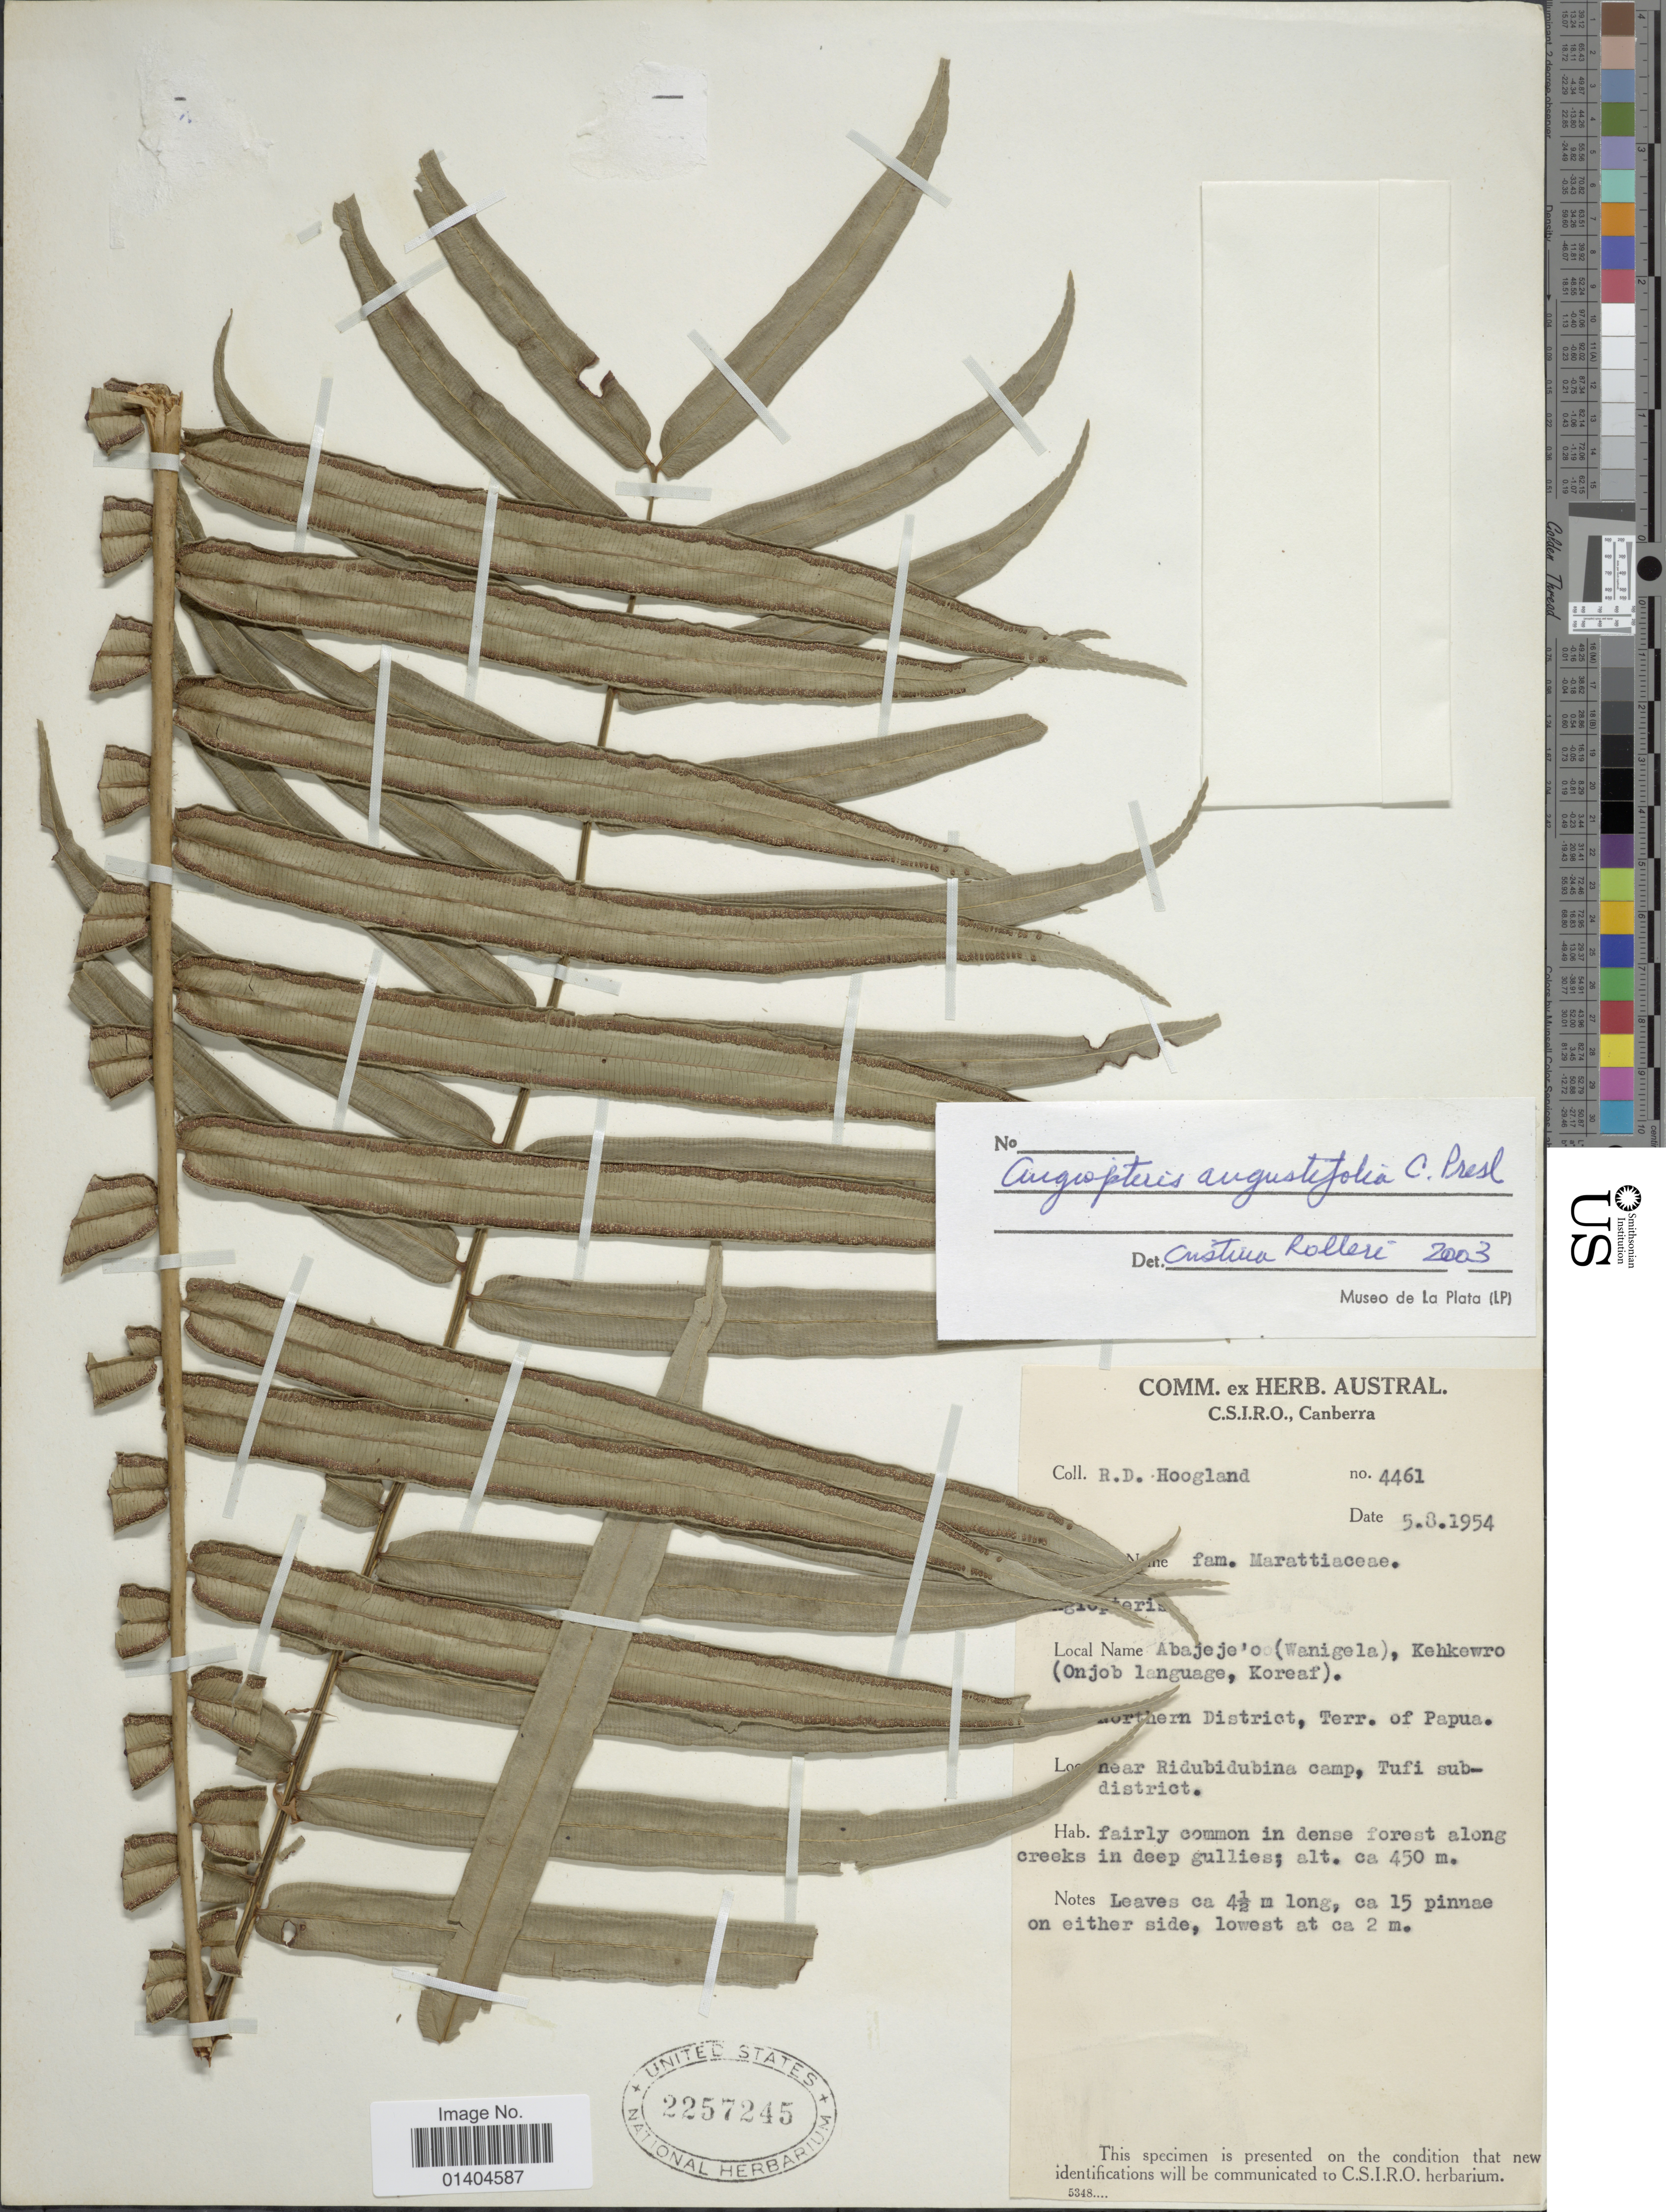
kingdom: Plantae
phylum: Tracheophyta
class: Polypodiopsida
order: Marattiales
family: Marattiaceae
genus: Angiopteris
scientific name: Angiopteris angustifolia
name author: C. Presl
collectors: R. D. Hoogland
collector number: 4461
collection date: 1954-08-05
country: Papua New Guinea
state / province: Northern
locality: Northern District, Terr. of Papua. Near Ridubidubina camp, Tufi subdistrict.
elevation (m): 450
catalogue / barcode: US 2257245